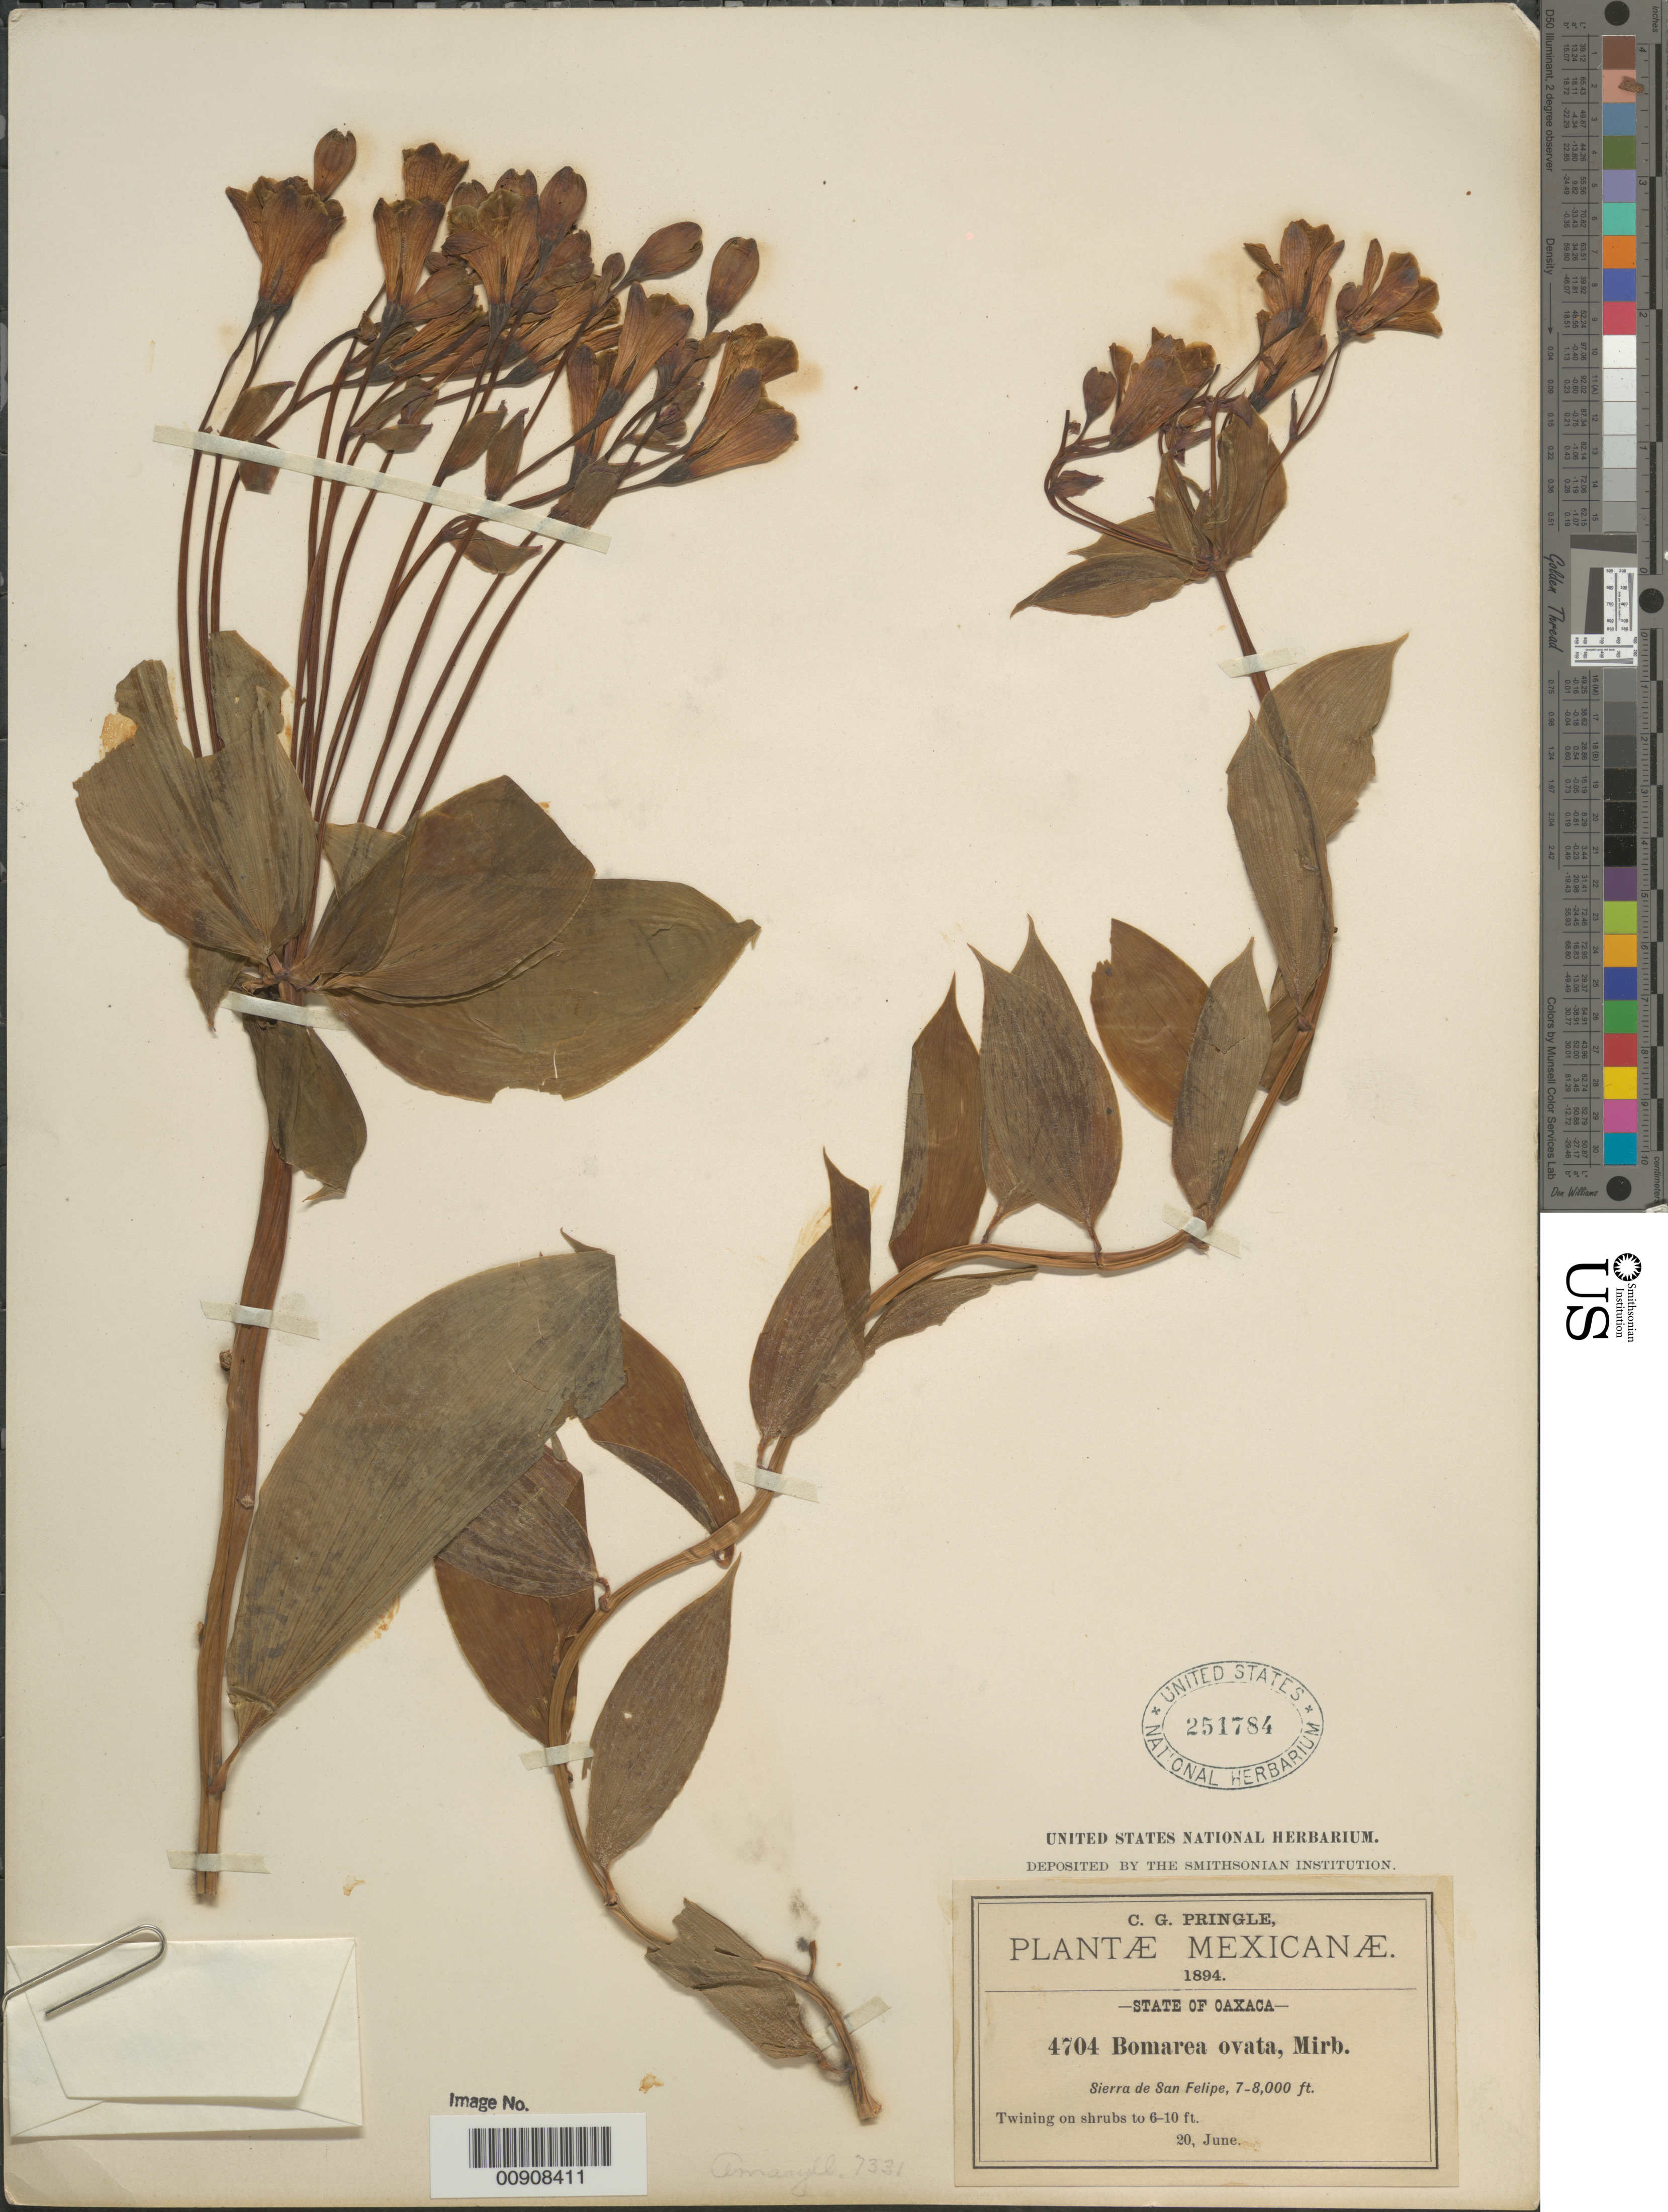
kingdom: Plantae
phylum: Tracheophyta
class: Liliopsida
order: Liliales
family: Alstroemeriaceae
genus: Bomarea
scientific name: Bomarea ovata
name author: (Cav.) Mirb.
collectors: C. G. Pringle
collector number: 4704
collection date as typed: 20 Jun 1894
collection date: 1894-06-20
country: Mexico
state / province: Oaxaca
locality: Sierra de San Felipe, Oaxaca.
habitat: Twining on shrubs.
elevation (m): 2134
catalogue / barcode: US 251784